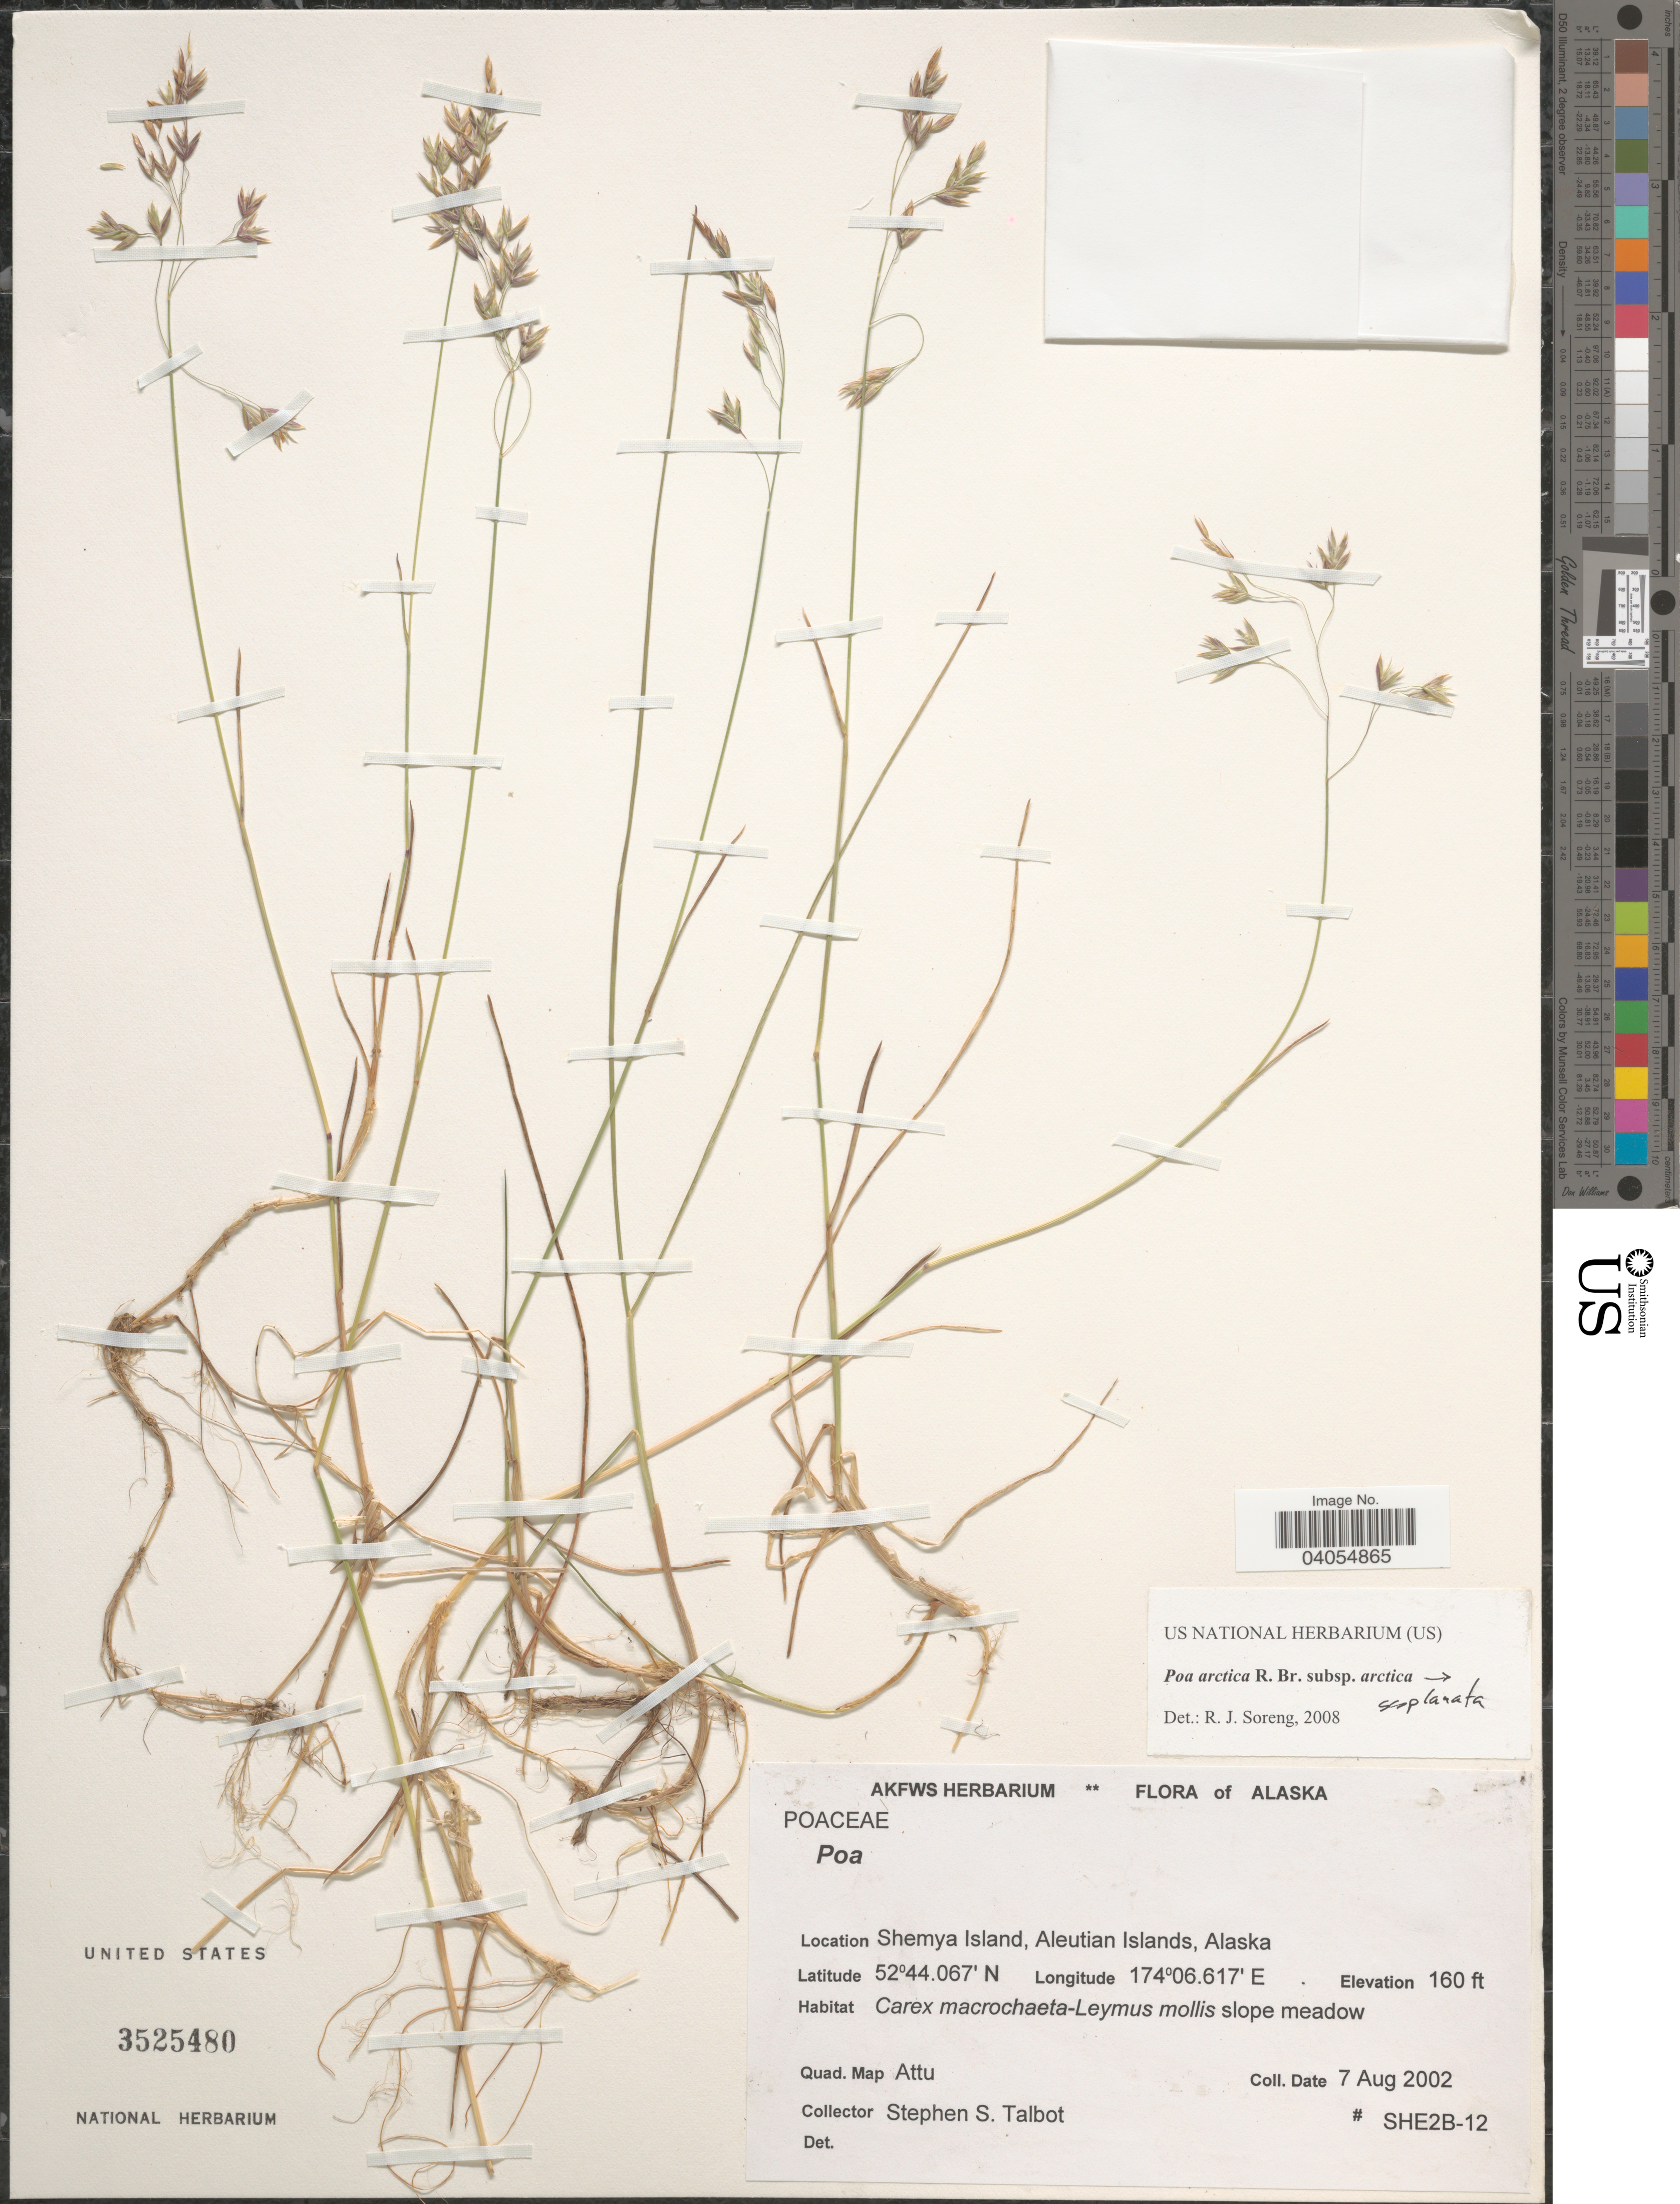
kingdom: Plantae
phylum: Tracheophyta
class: Liliopsida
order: Poales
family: Poaceae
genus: Poa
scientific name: Poa arctica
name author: R. Br.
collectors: S. S. Talbot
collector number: SHE4B-12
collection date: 2002-08-07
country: United States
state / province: Alaska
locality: Shemya Island, Aleutian Islands. Quad. Map Attu.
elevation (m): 49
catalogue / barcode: US 3525480